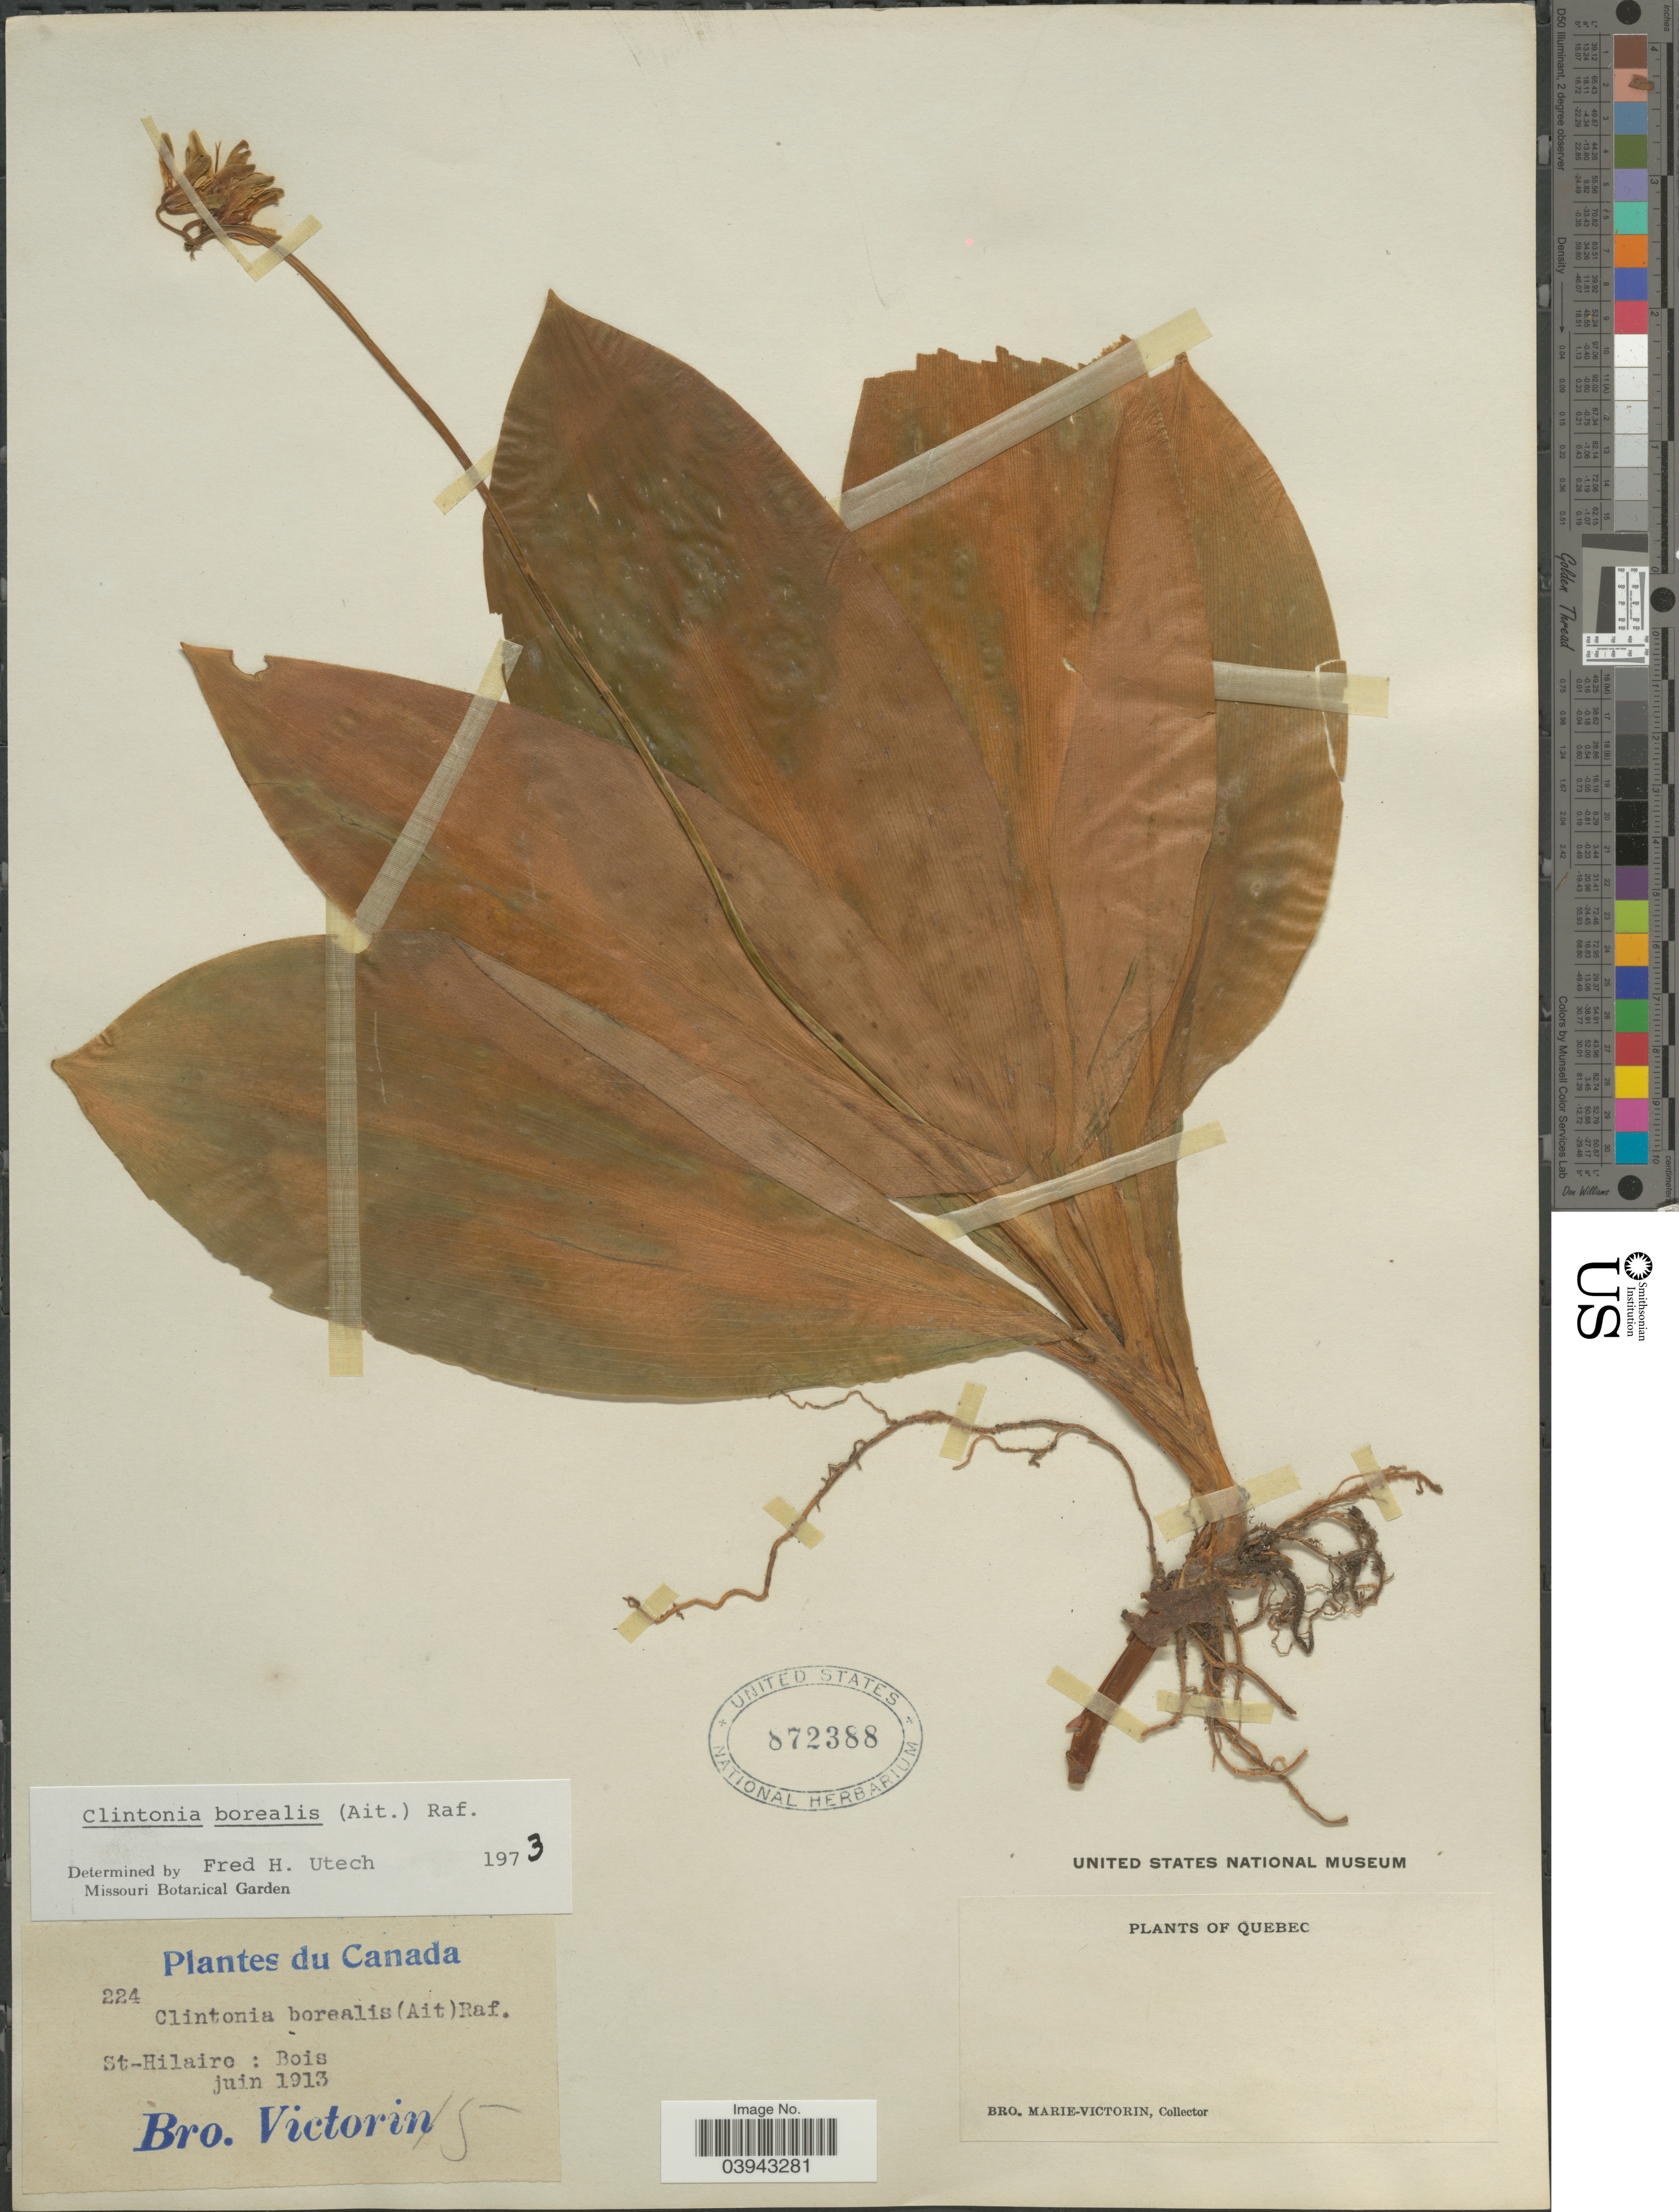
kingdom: Plantae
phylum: Tracheophyta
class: Liliopsida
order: Liliales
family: Liliaceae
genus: Clintonia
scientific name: Clintonia borealis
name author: (Aiton) Raf.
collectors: Fr. Marie-Victorin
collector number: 224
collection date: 1913-06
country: Canada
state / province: Quebec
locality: St-Hilairo: Bois.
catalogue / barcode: US 872388